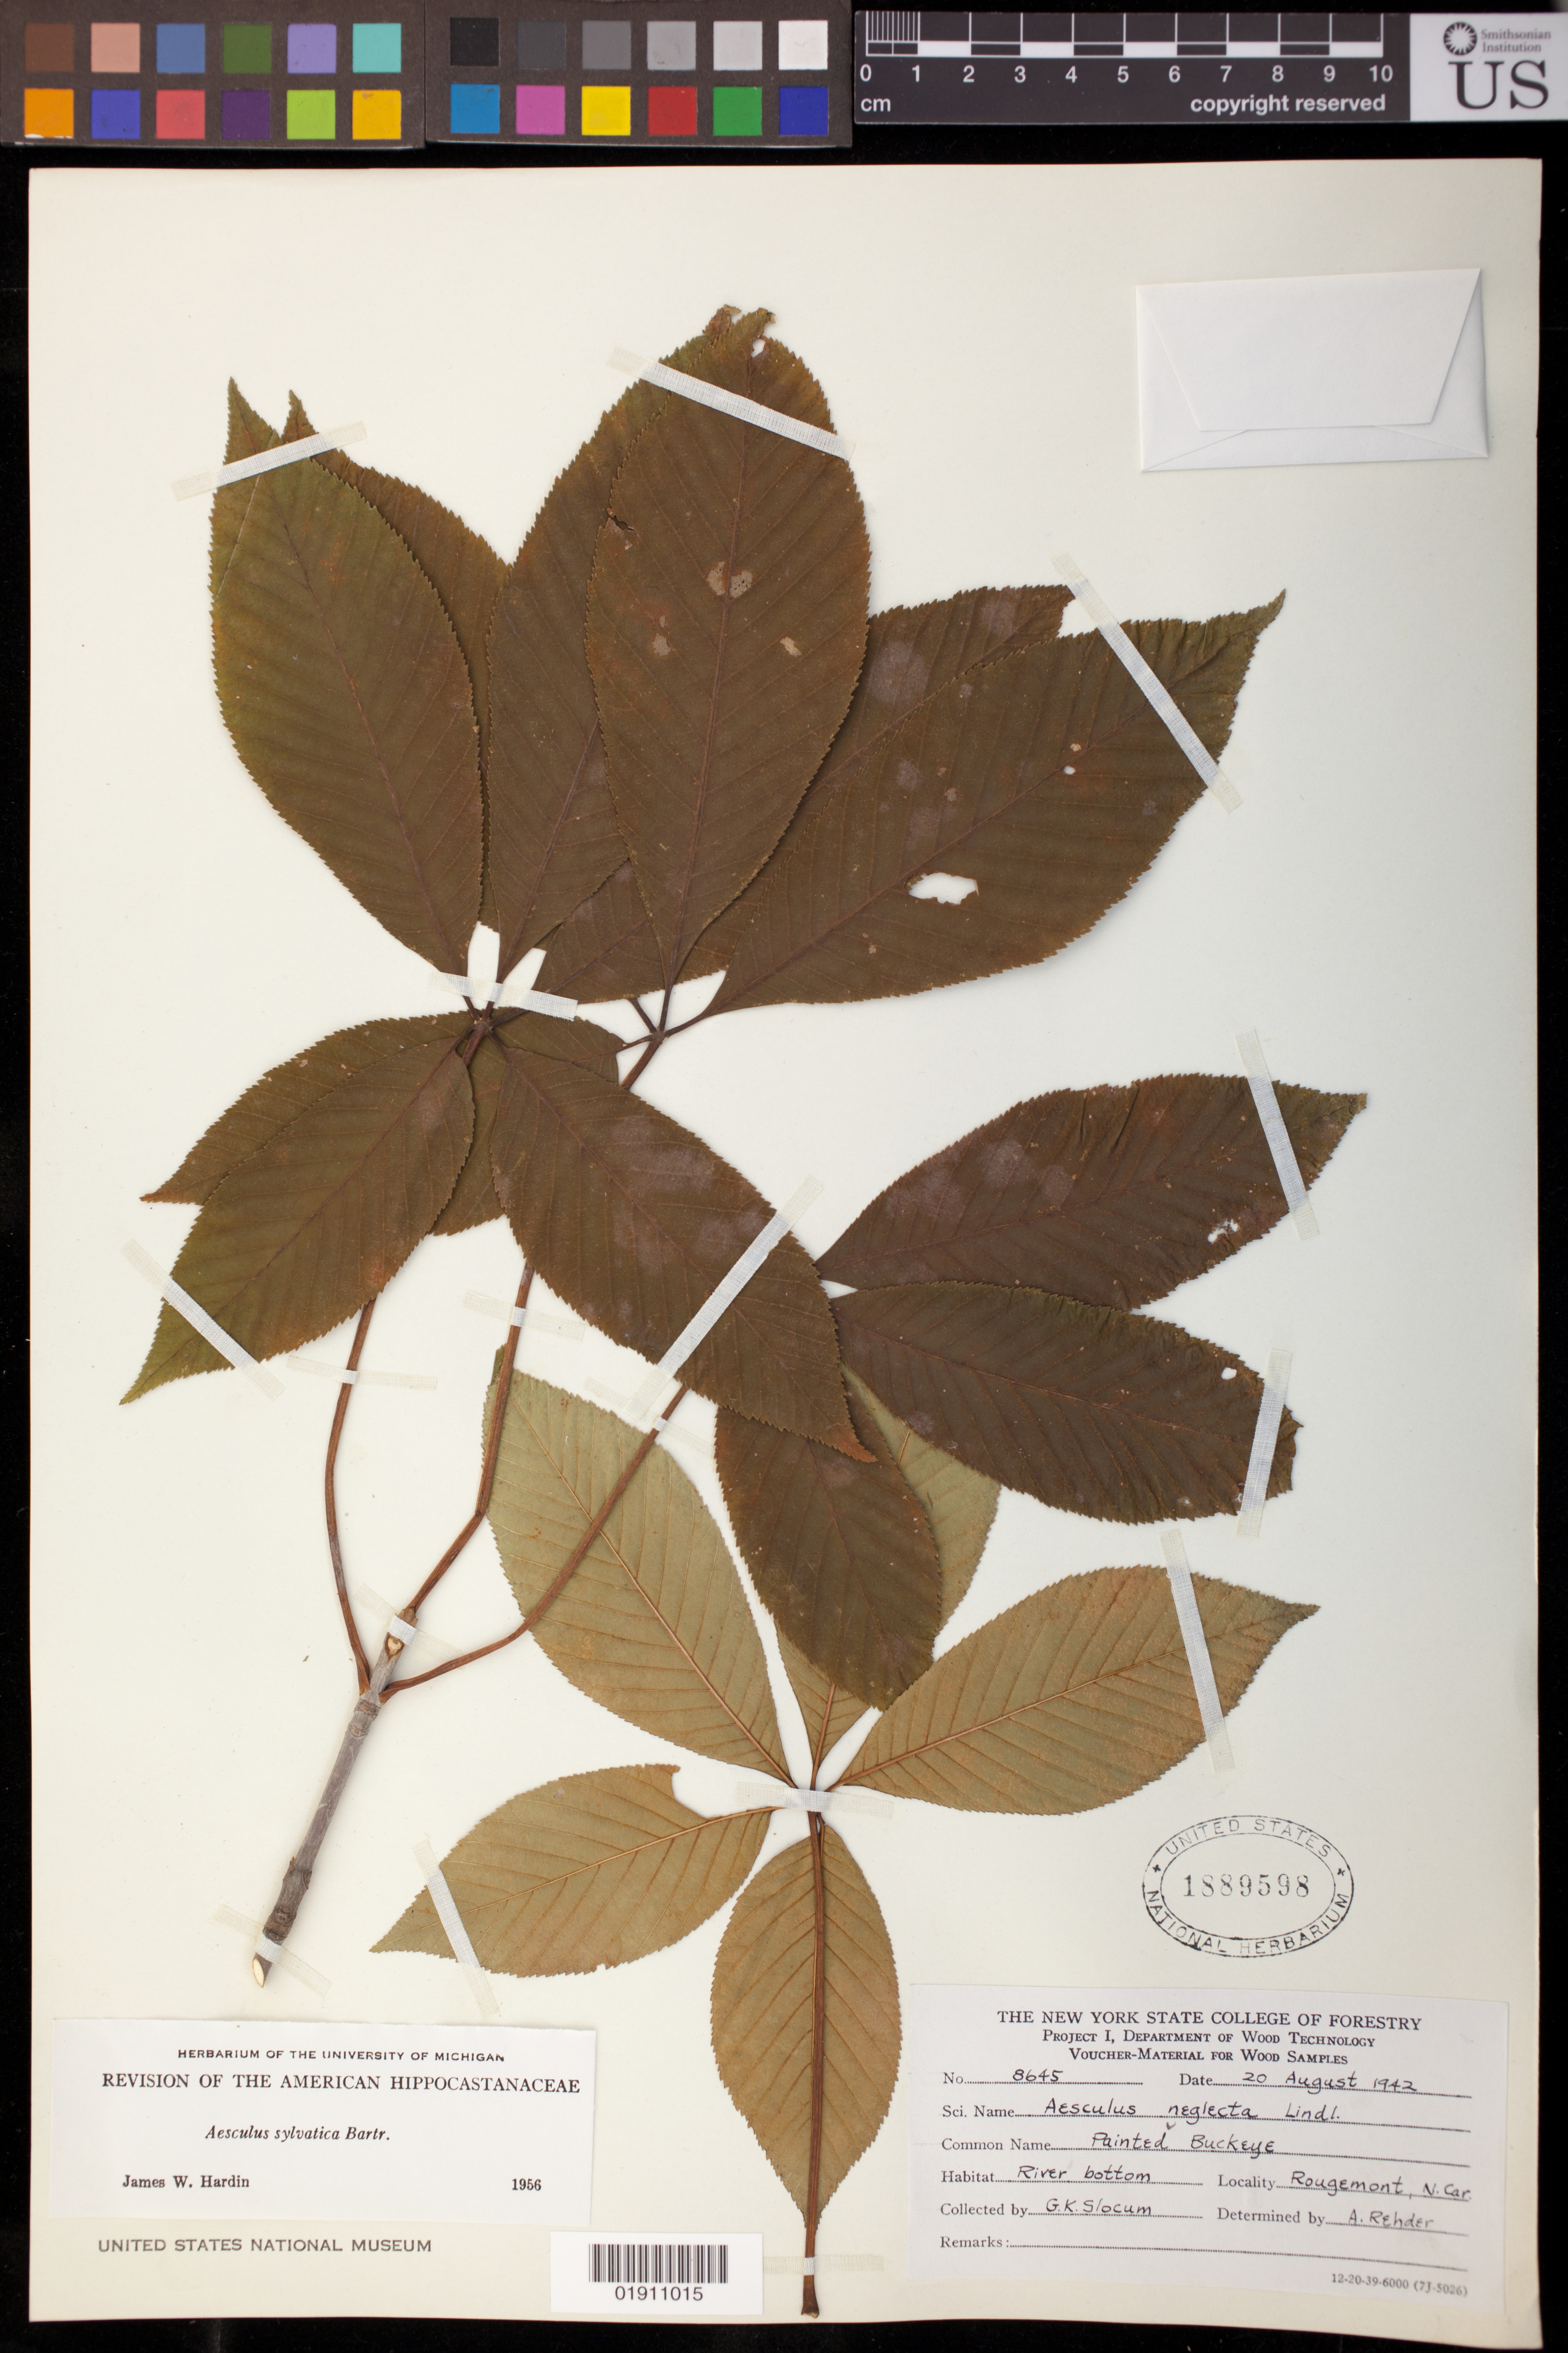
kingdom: Plantae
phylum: Tracheophyta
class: Magnoliopsida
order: Sapindales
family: Sapindaceae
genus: Aesculus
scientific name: Aesculus sylvatica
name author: W. Bartram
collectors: G. Slocum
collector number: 8645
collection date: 1942-08-20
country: United States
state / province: North Carolina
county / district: Durham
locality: Rougemont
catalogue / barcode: US 1889598